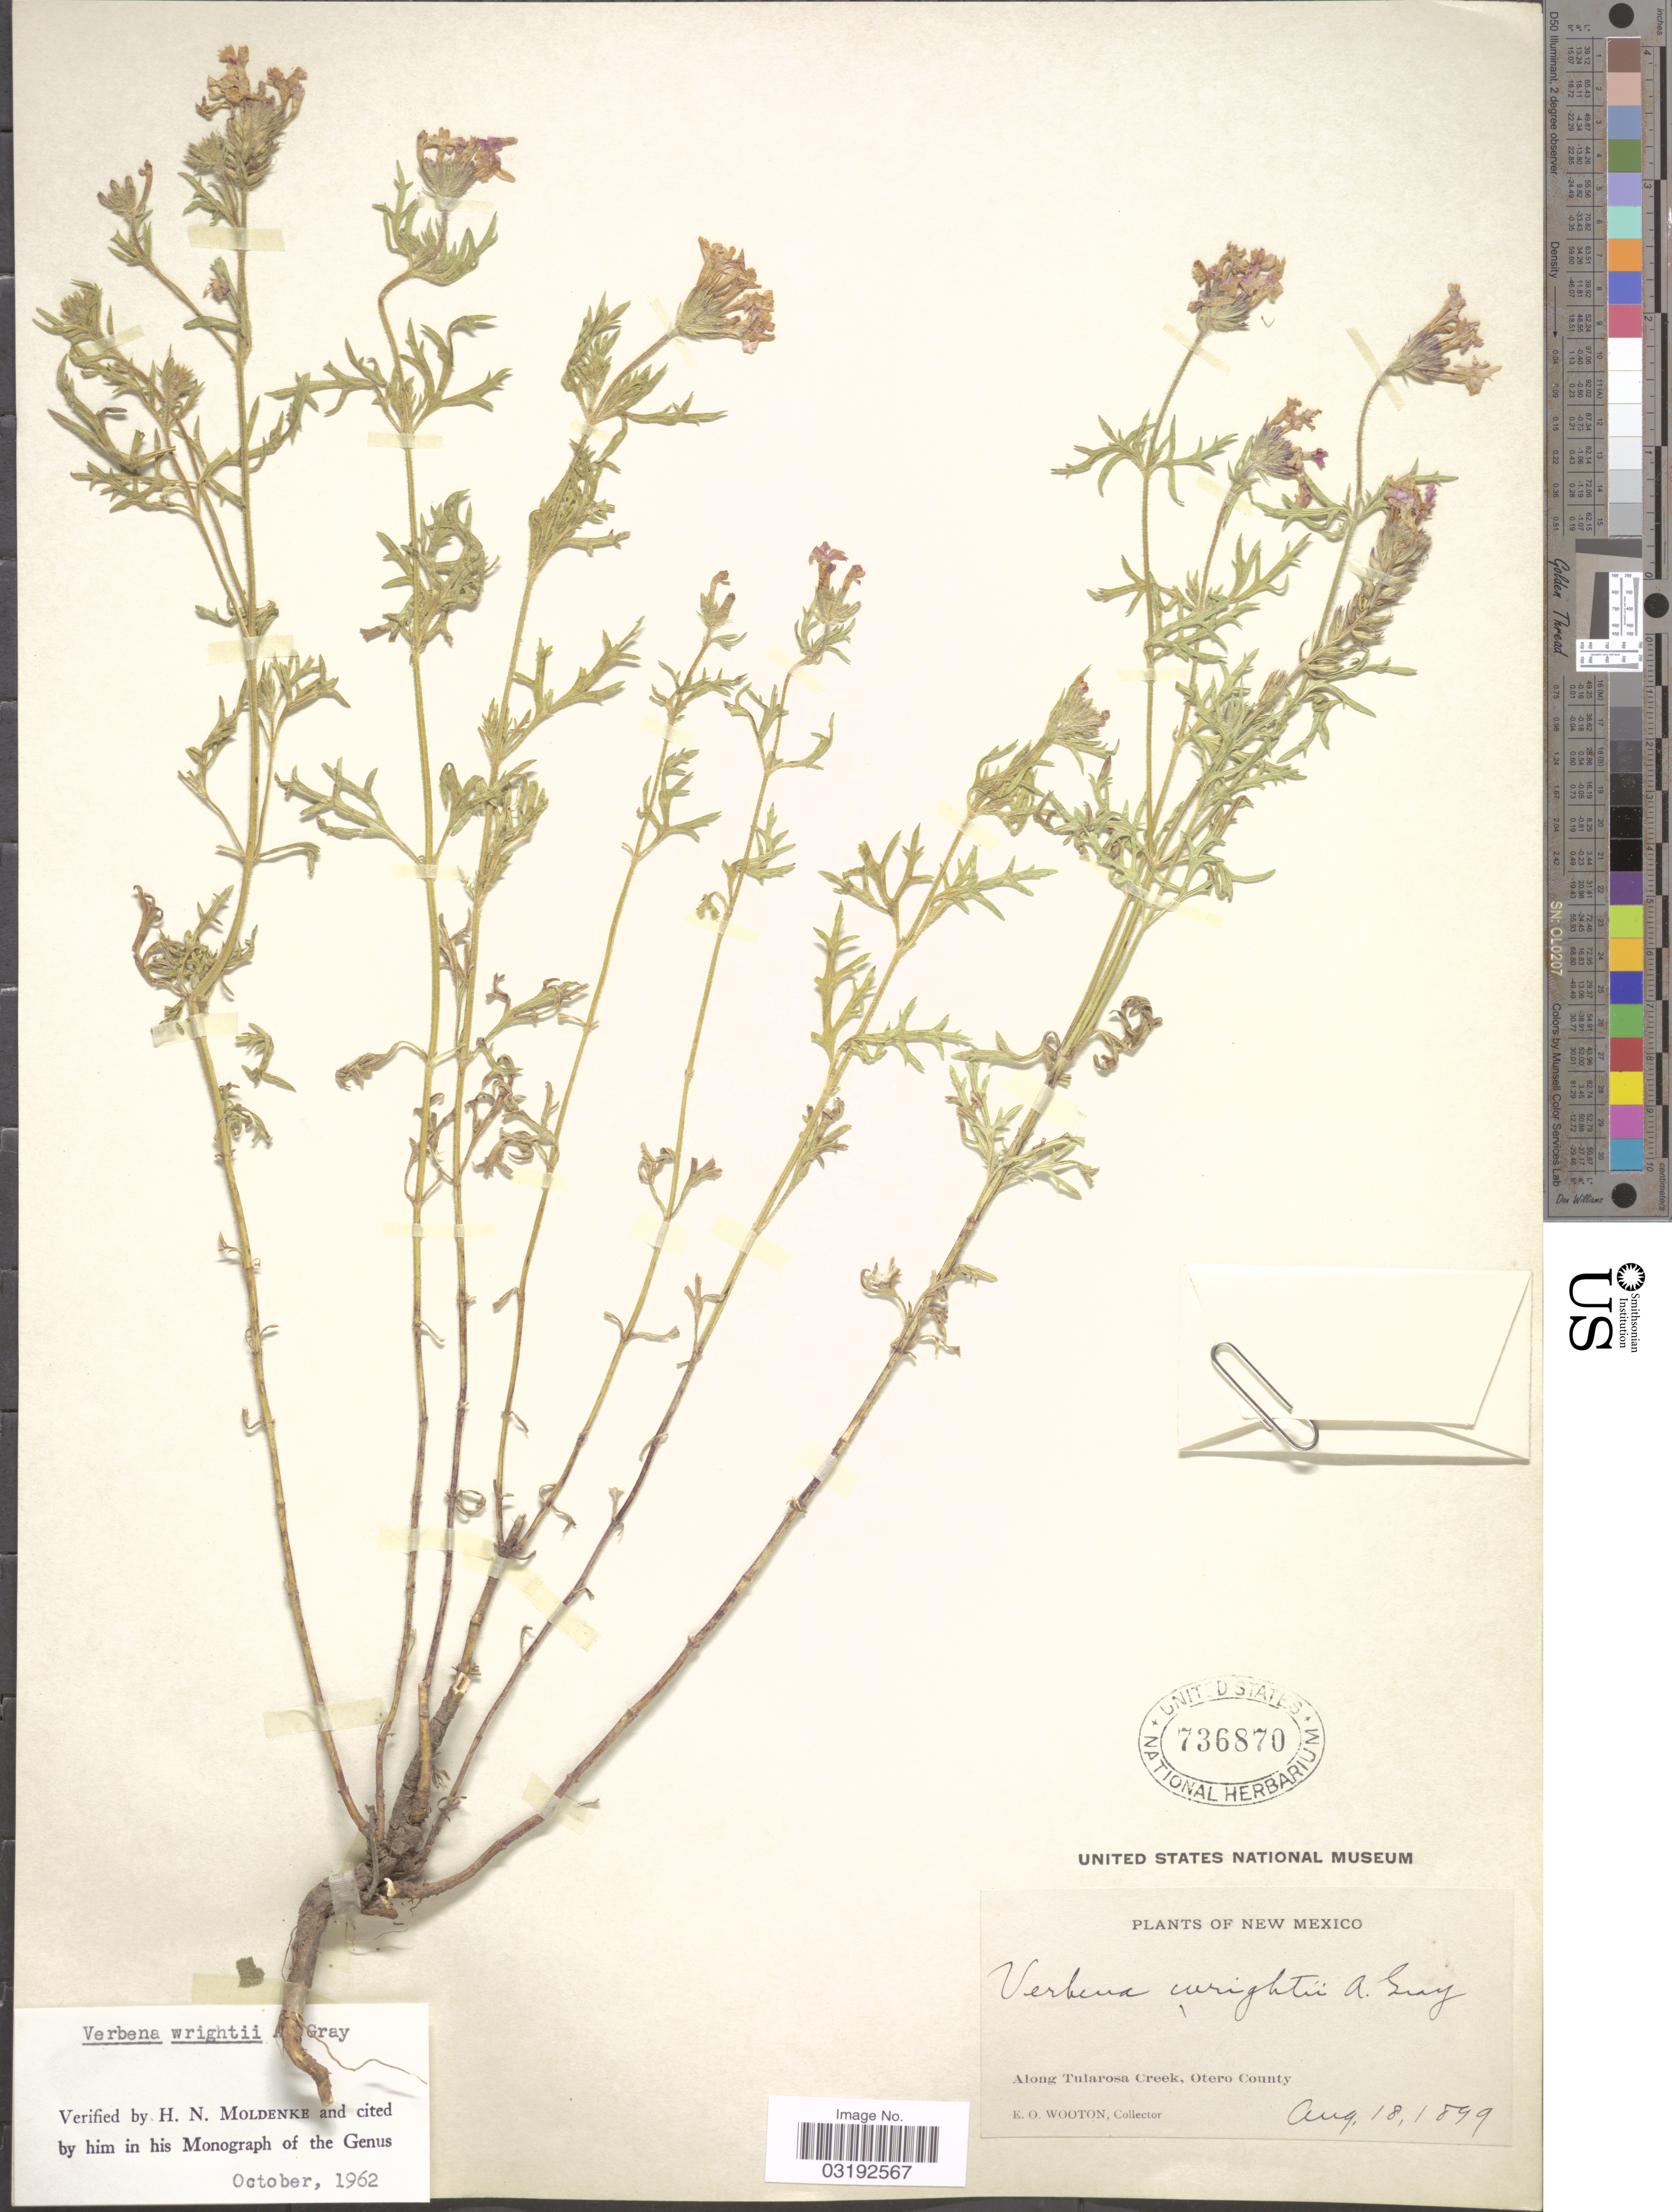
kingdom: Plantae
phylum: Tracheophyta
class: Magnoliopsida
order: Lamiales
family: Verbenaceae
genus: Verbena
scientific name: Verbena wrightii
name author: A. Gray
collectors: E. O. Wooton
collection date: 1899-08-18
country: United States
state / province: New Mexico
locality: Along Tularosa Creek, Otero County.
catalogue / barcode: US 736870